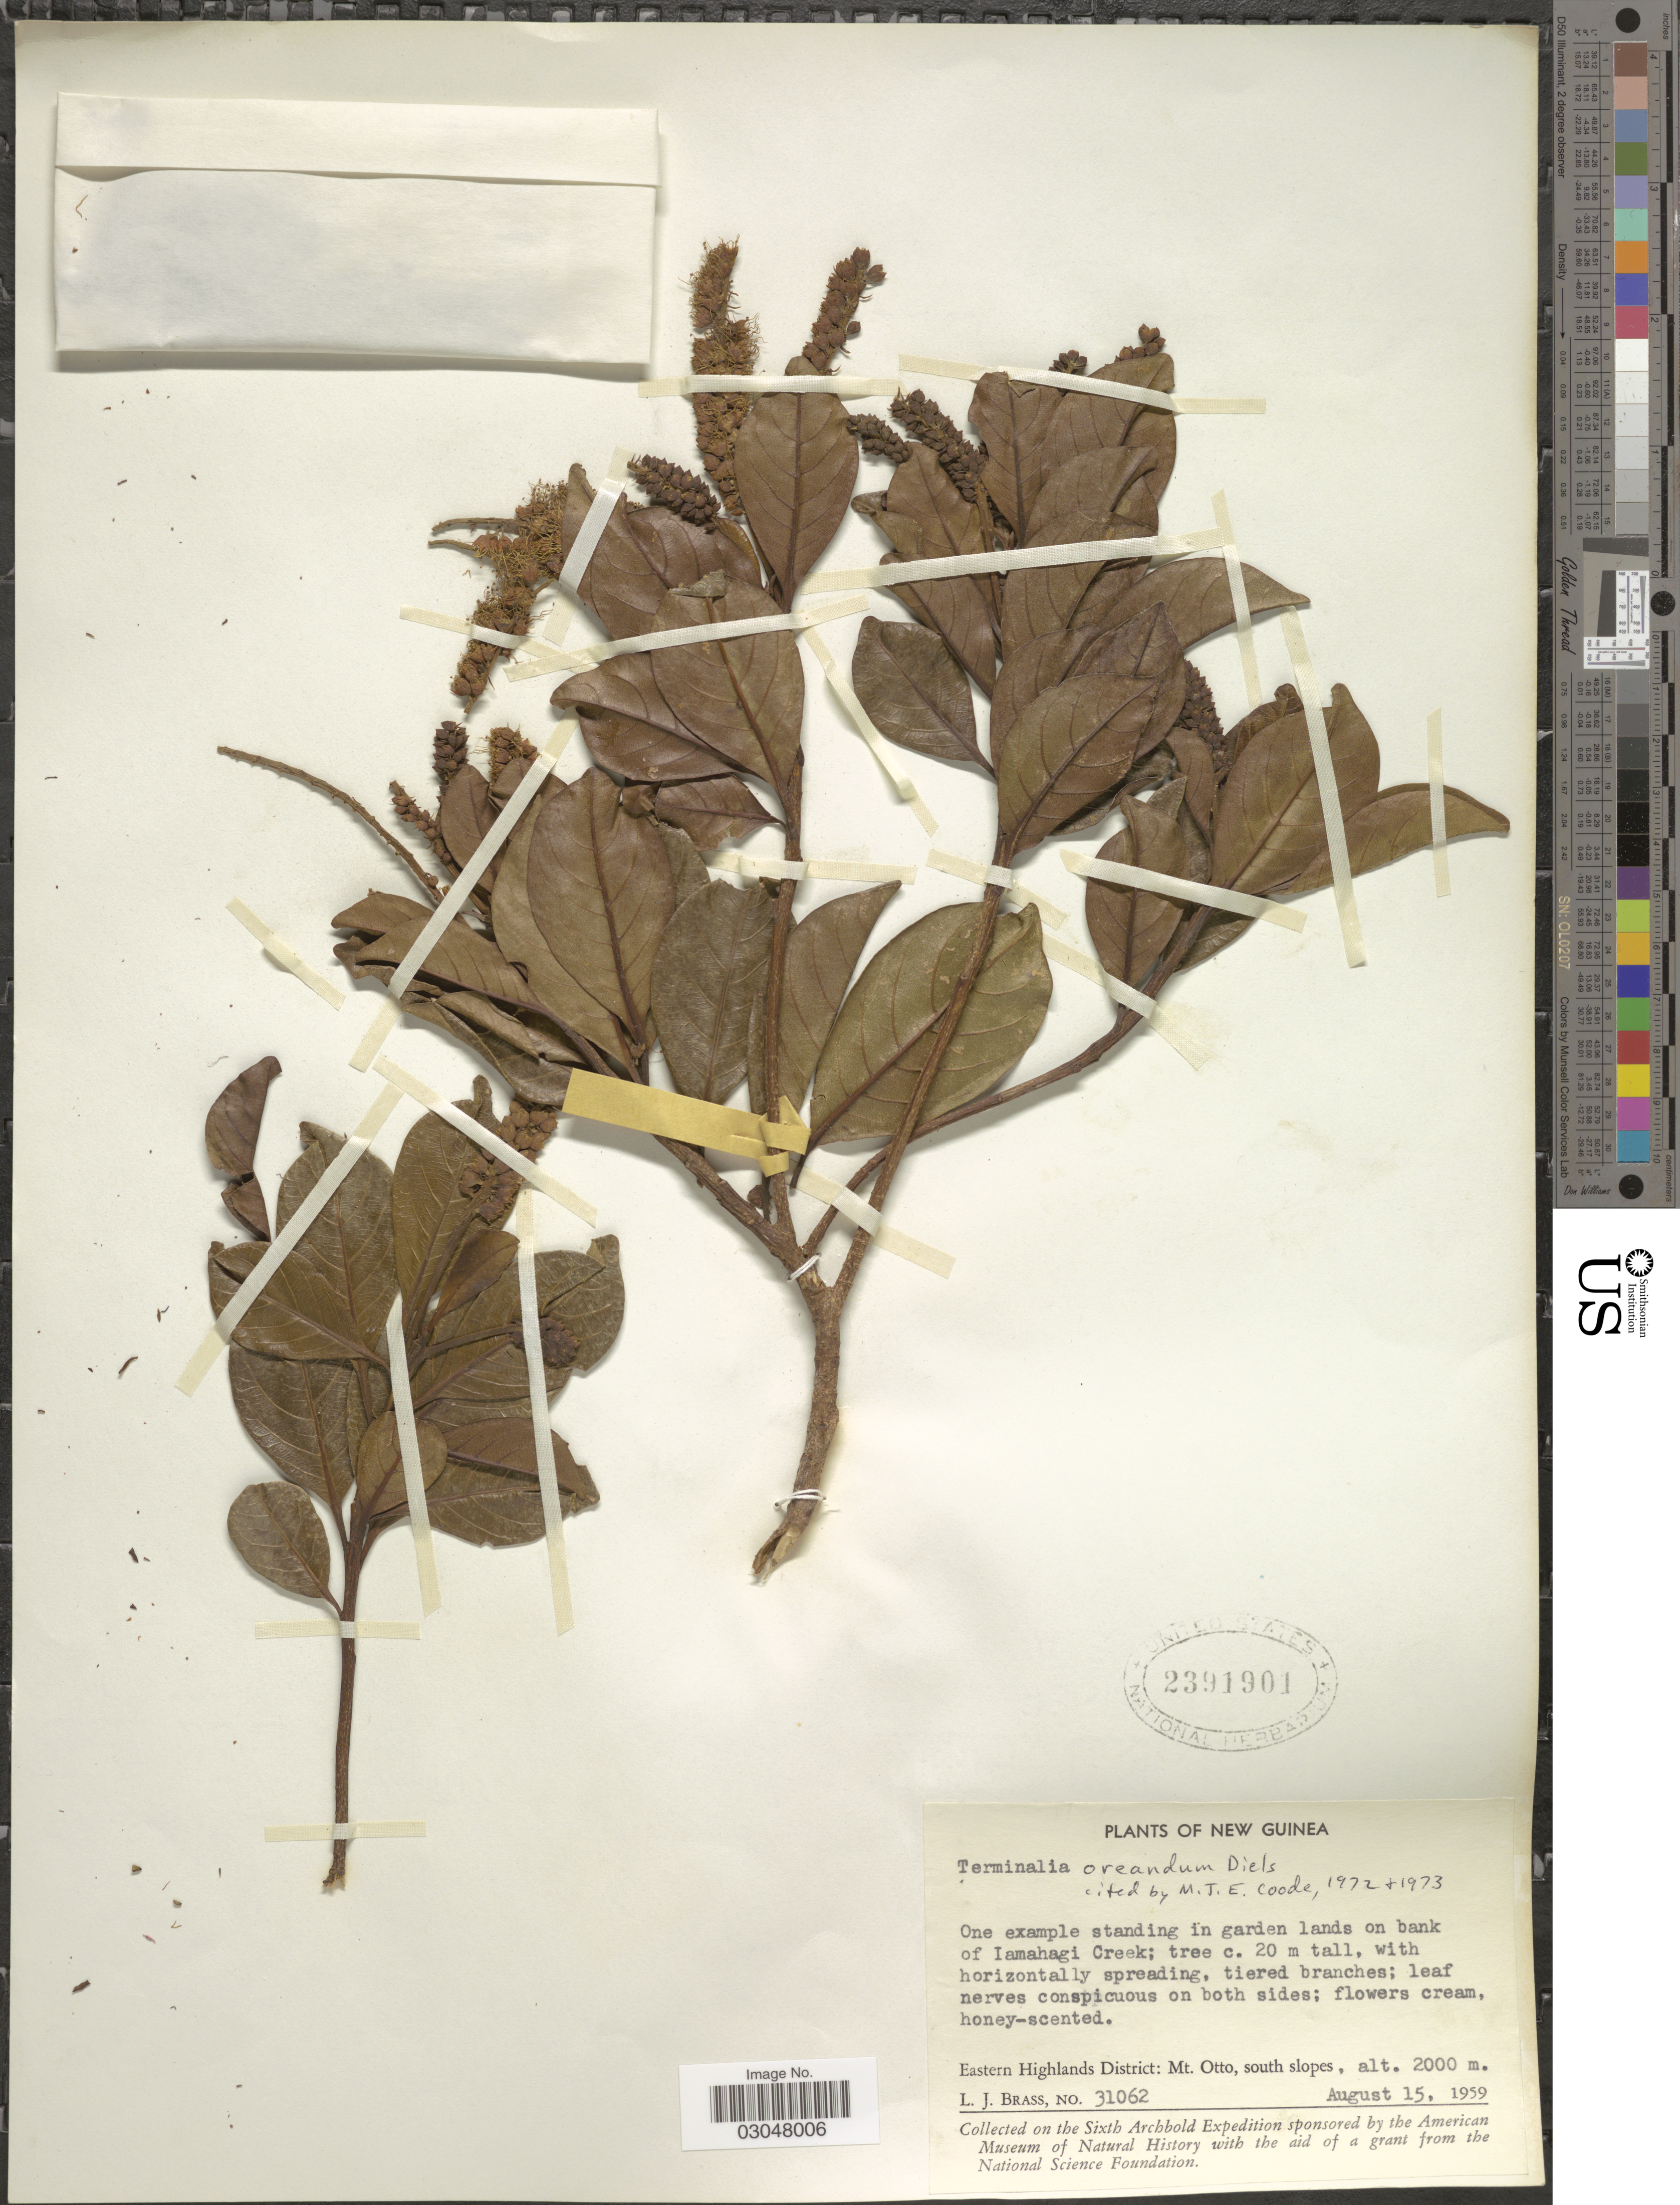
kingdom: Plantae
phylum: Tracheophyta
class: Magnoliopsida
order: Myrtales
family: Combretaceae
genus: Terminalia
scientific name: Terminalia oreadum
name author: Diels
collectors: L. J. Brass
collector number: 31062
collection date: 1959-08-15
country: Papua New Guinea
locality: New Guinea. One example standing in garden lands on bank of Iamahagi Creek. Eastern Highlands District: Mt. Otto, south slopes.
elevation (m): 2000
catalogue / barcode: US 2391901